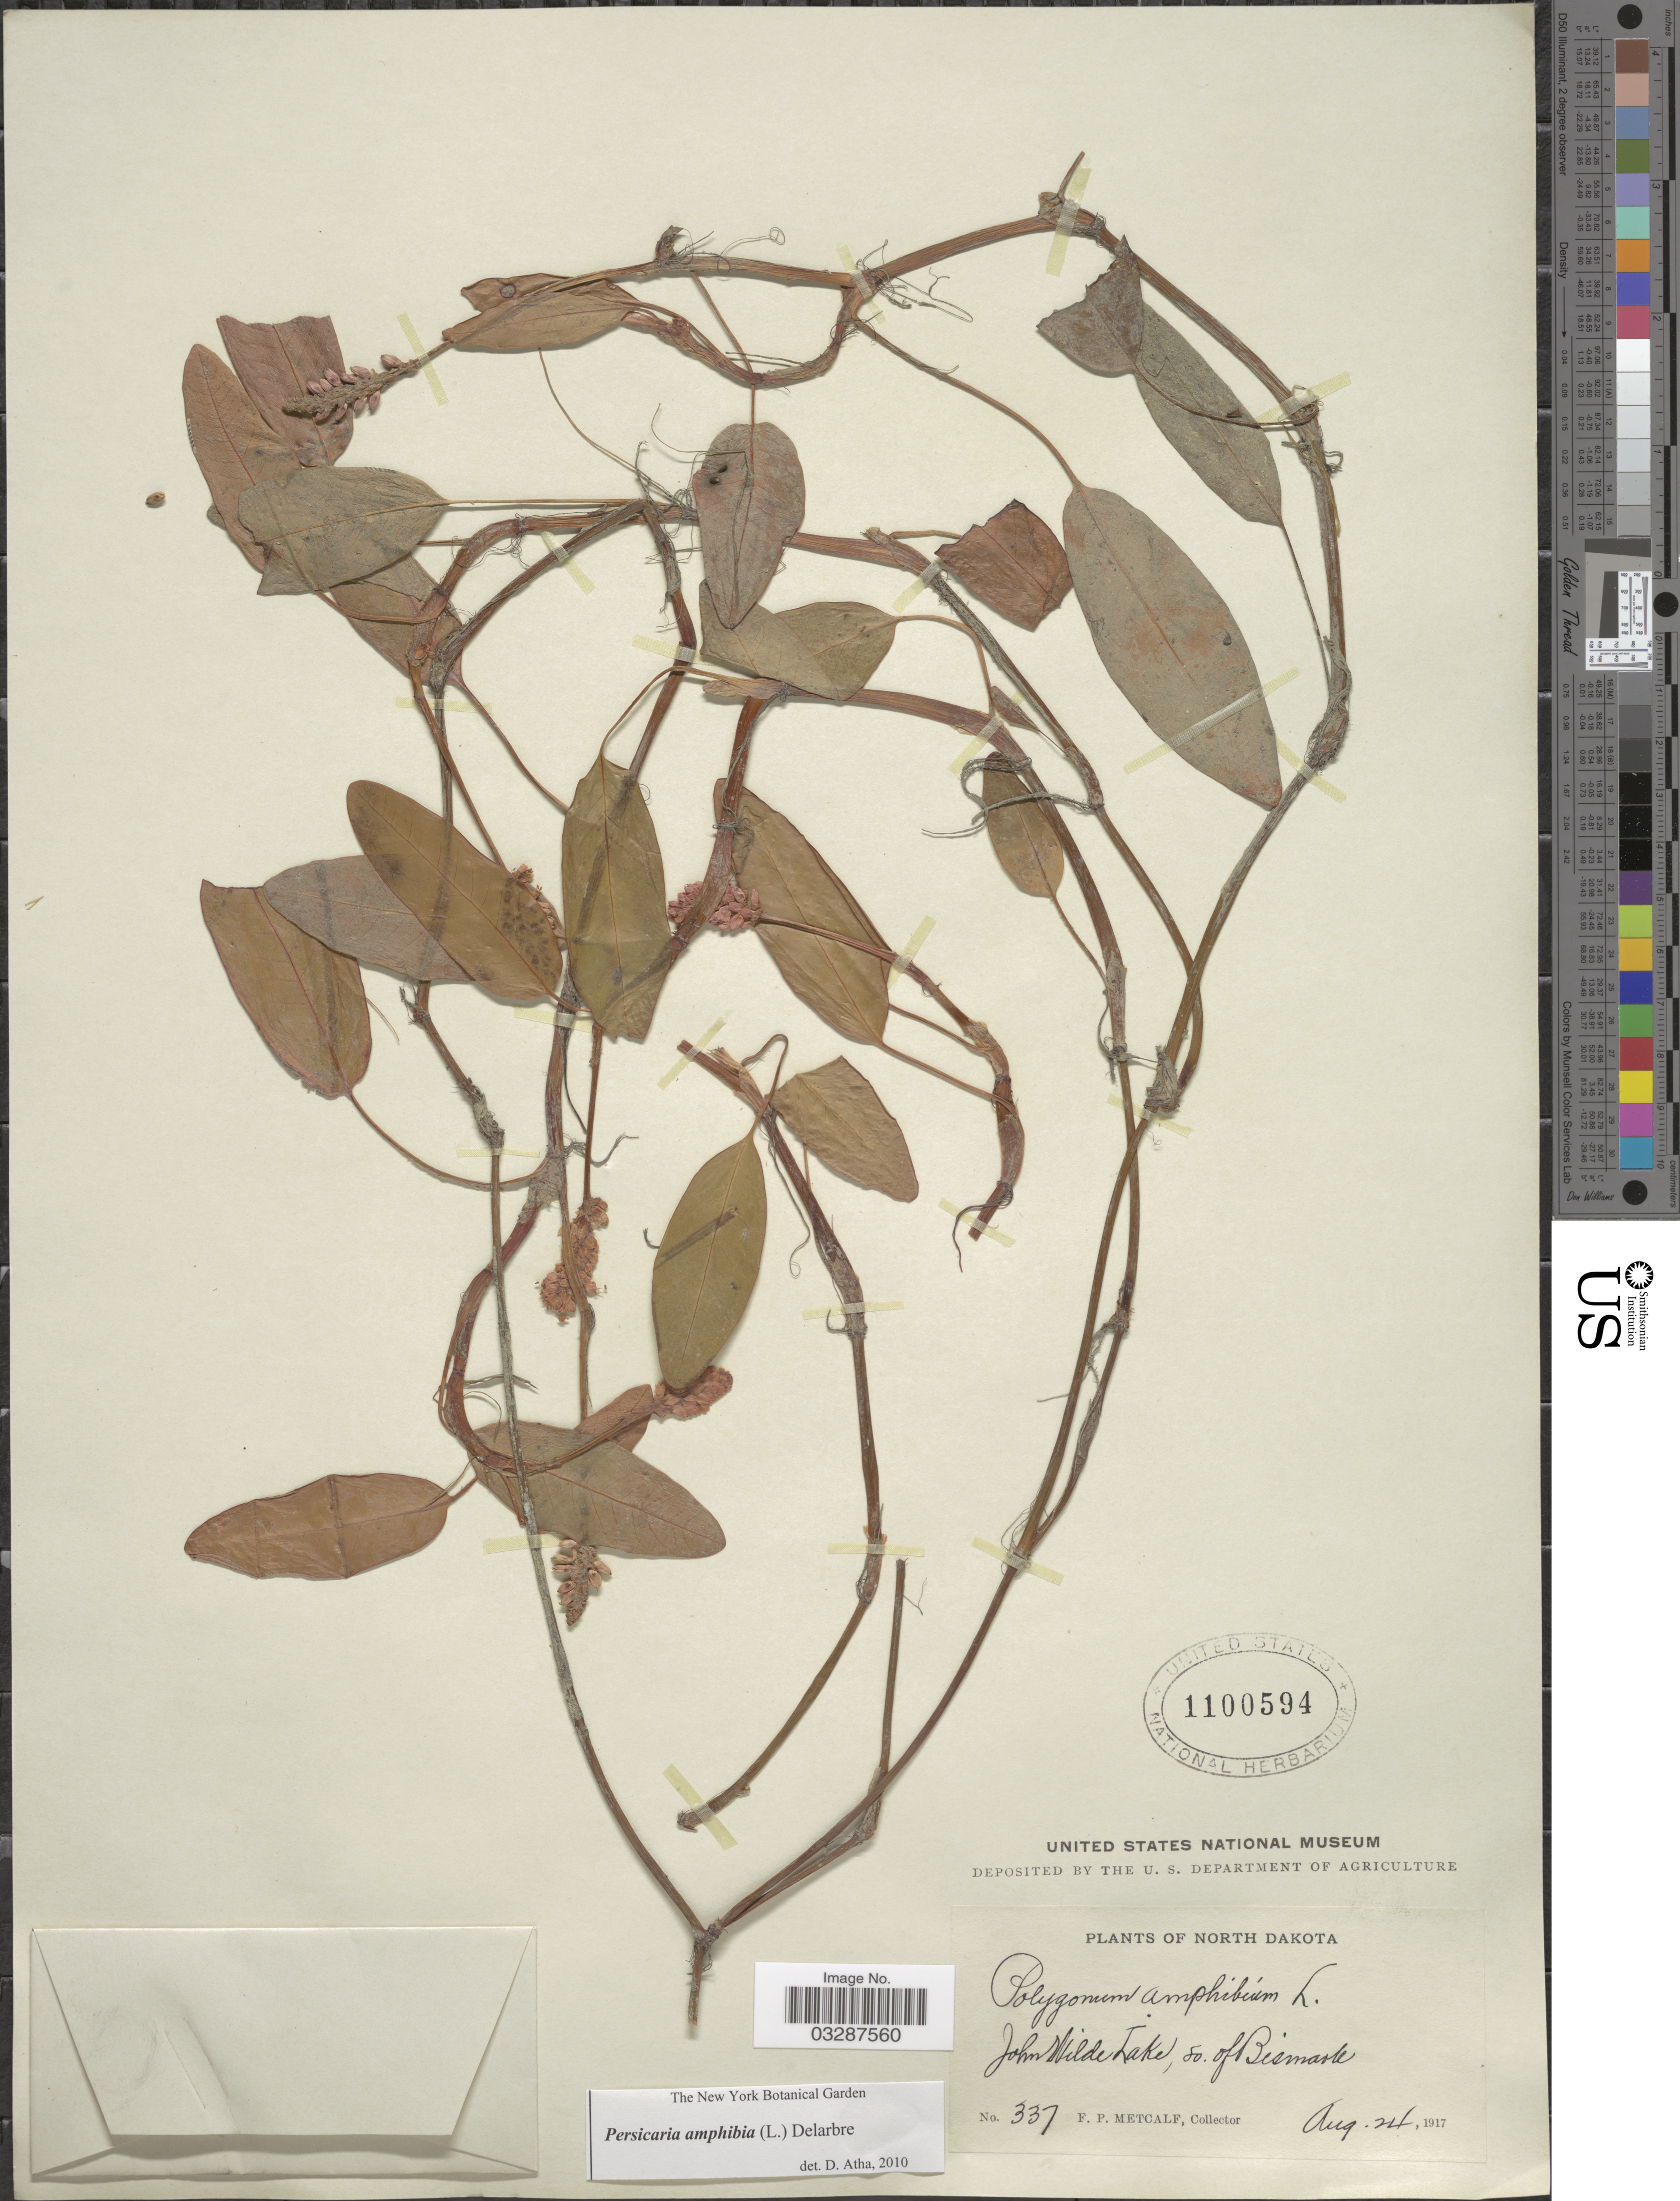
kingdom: Plantae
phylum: Tracheophyta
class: Magnoliopsida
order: Caryophyllales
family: Polygonaceae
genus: Persicaria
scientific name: Persicaria amphibia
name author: (L.) Delarbre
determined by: Atha, D. E.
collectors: F. Metcalf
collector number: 337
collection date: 1917-08-24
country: United States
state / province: North Dakota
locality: John Wilde Lake, so. of Bismark.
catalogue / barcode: US 1100594